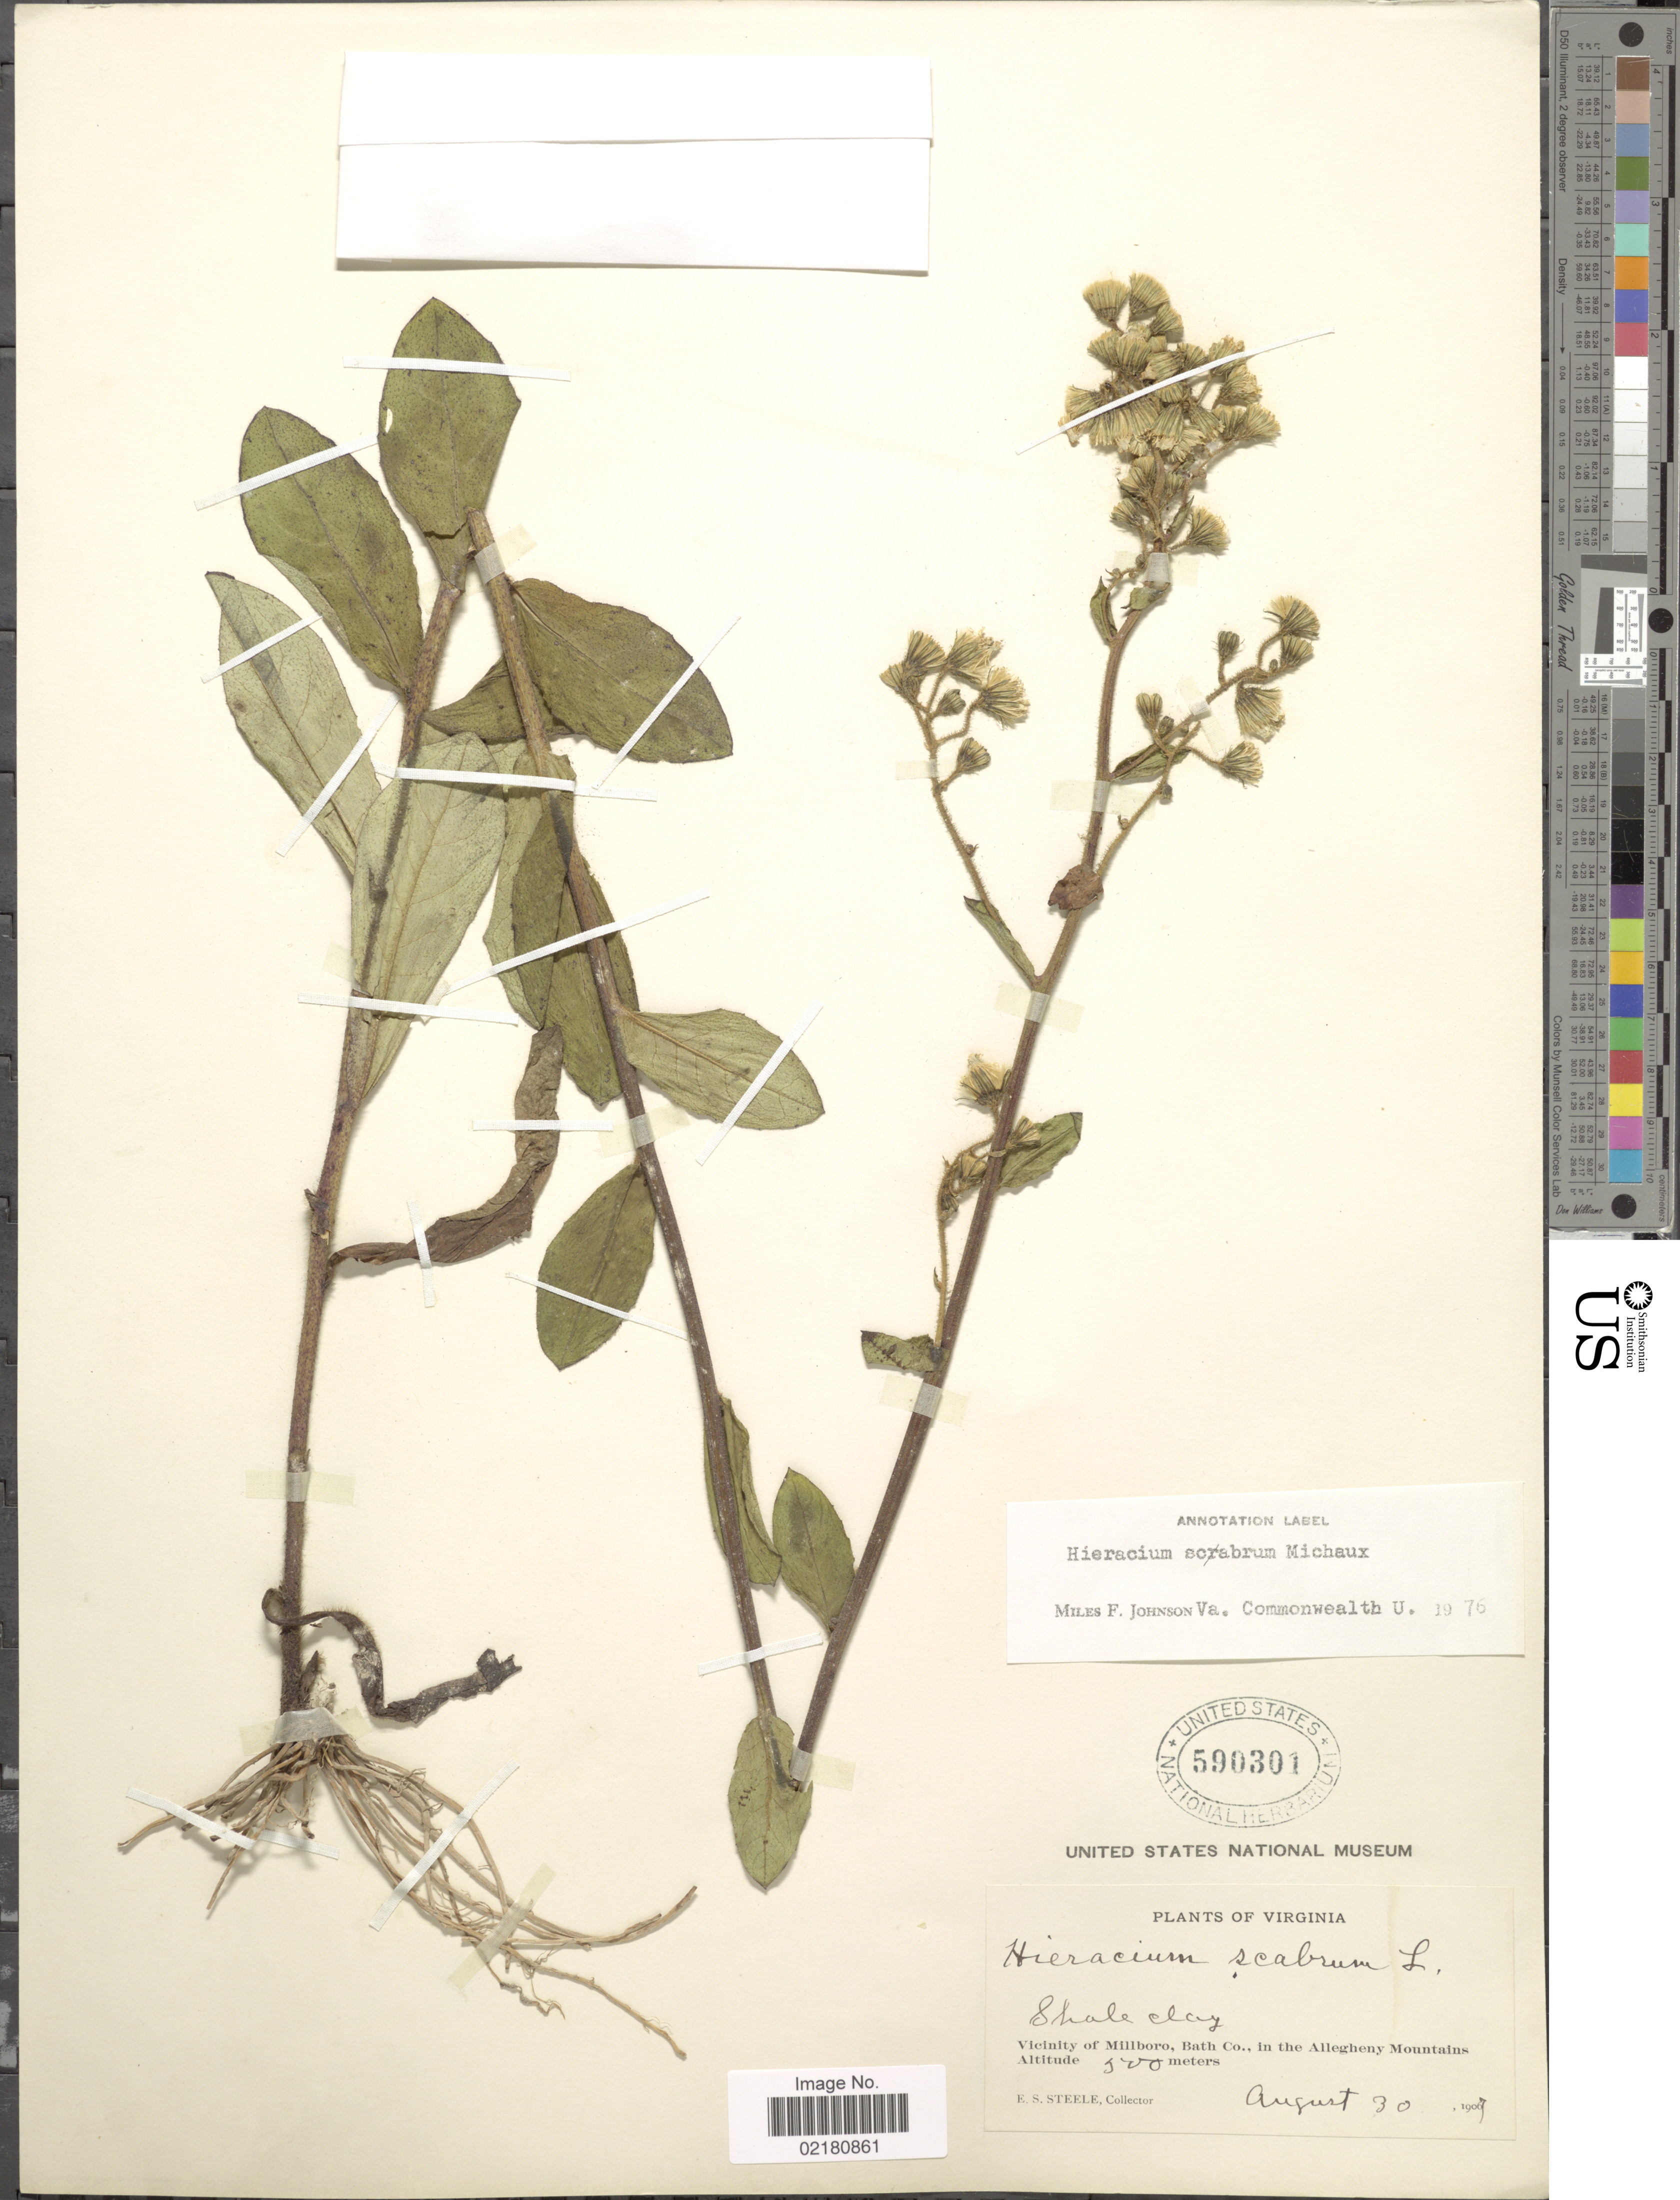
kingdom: Plantae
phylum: Tracheophyta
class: Magnoliopsida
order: Asterales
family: Asteraceae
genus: Pilosella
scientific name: Pilosella verruculata subsp. verruculata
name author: (Link) Soják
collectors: E. Steele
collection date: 1907-08-30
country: United States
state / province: Virginia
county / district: Bath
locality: Vicinity of Millboro, Bath Co., in the Allegheny Mountains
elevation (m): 500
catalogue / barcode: US 590301